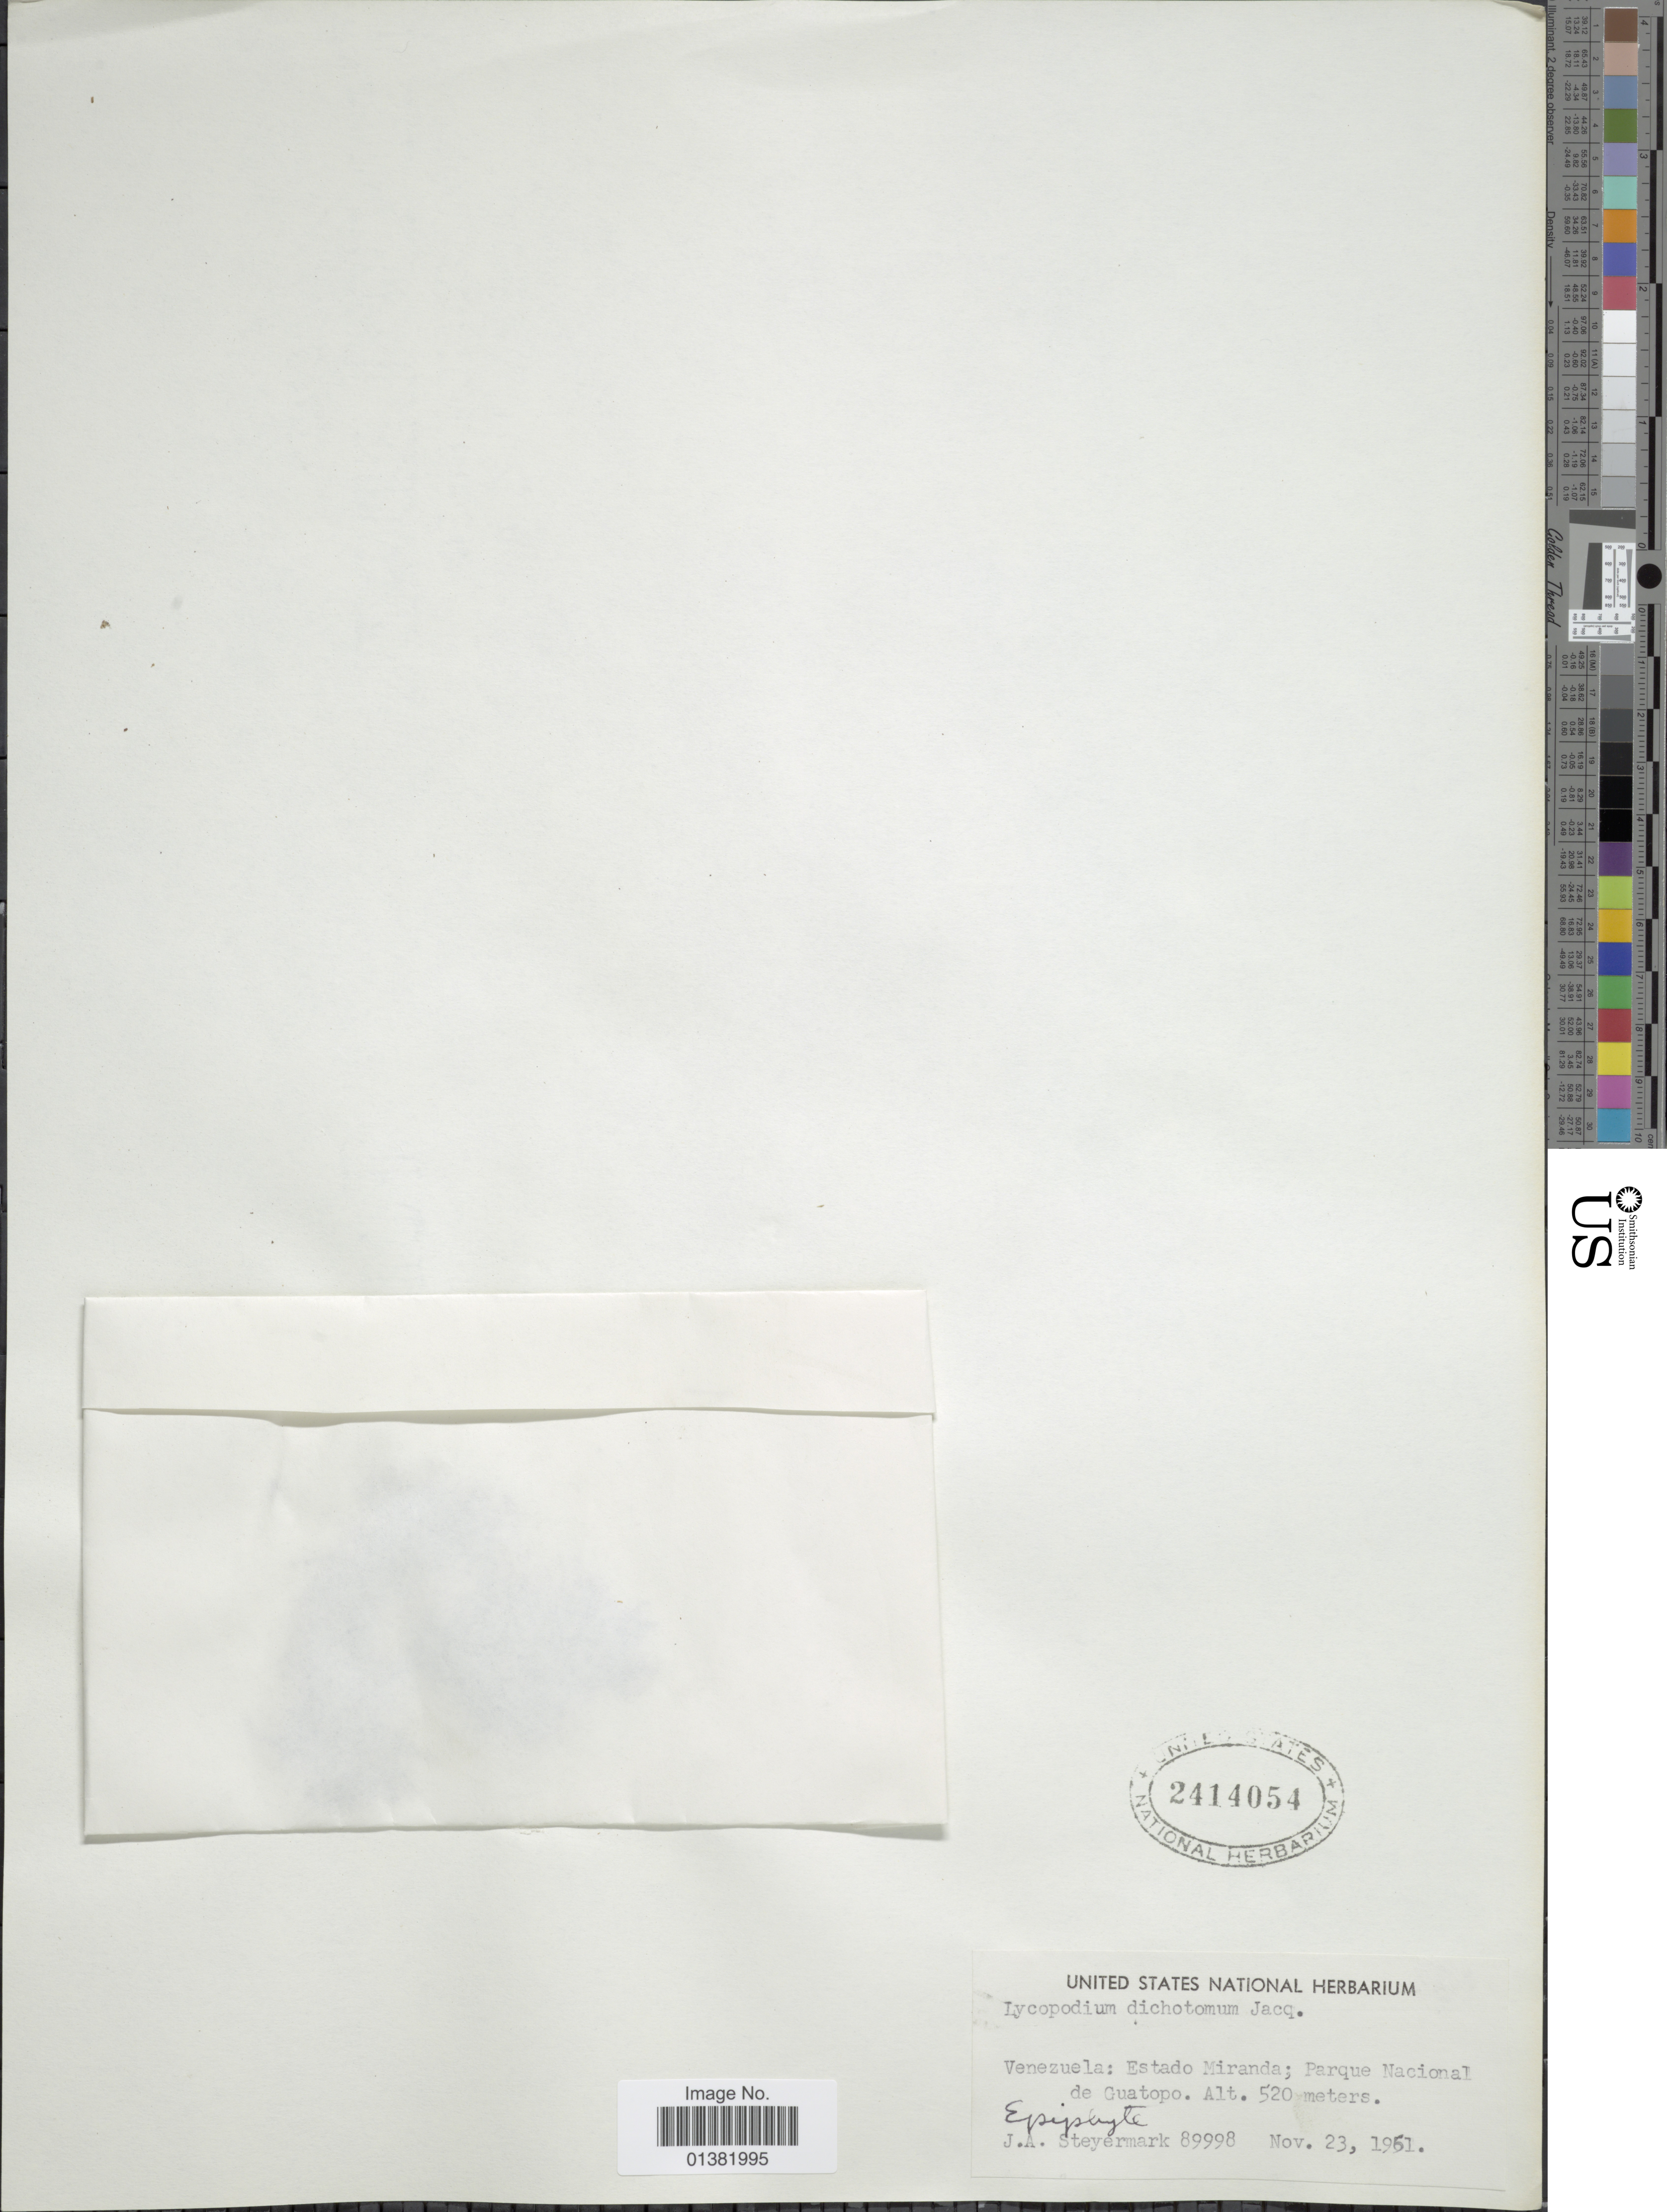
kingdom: Plantae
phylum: Tracheophyta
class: Lycopodiopsida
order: Lycopodiales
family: Lycopodiaceae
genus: Phlegmariurus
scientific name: Phlegmariurus dichotomus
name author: (Jacq.) W.H. Wagner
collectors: J. Steyermark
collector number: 89998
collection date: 1951-11-23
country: Venezuela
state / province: Miranda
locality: Parque Nacional de Guatopo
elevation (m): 520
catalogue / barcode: US 2414054